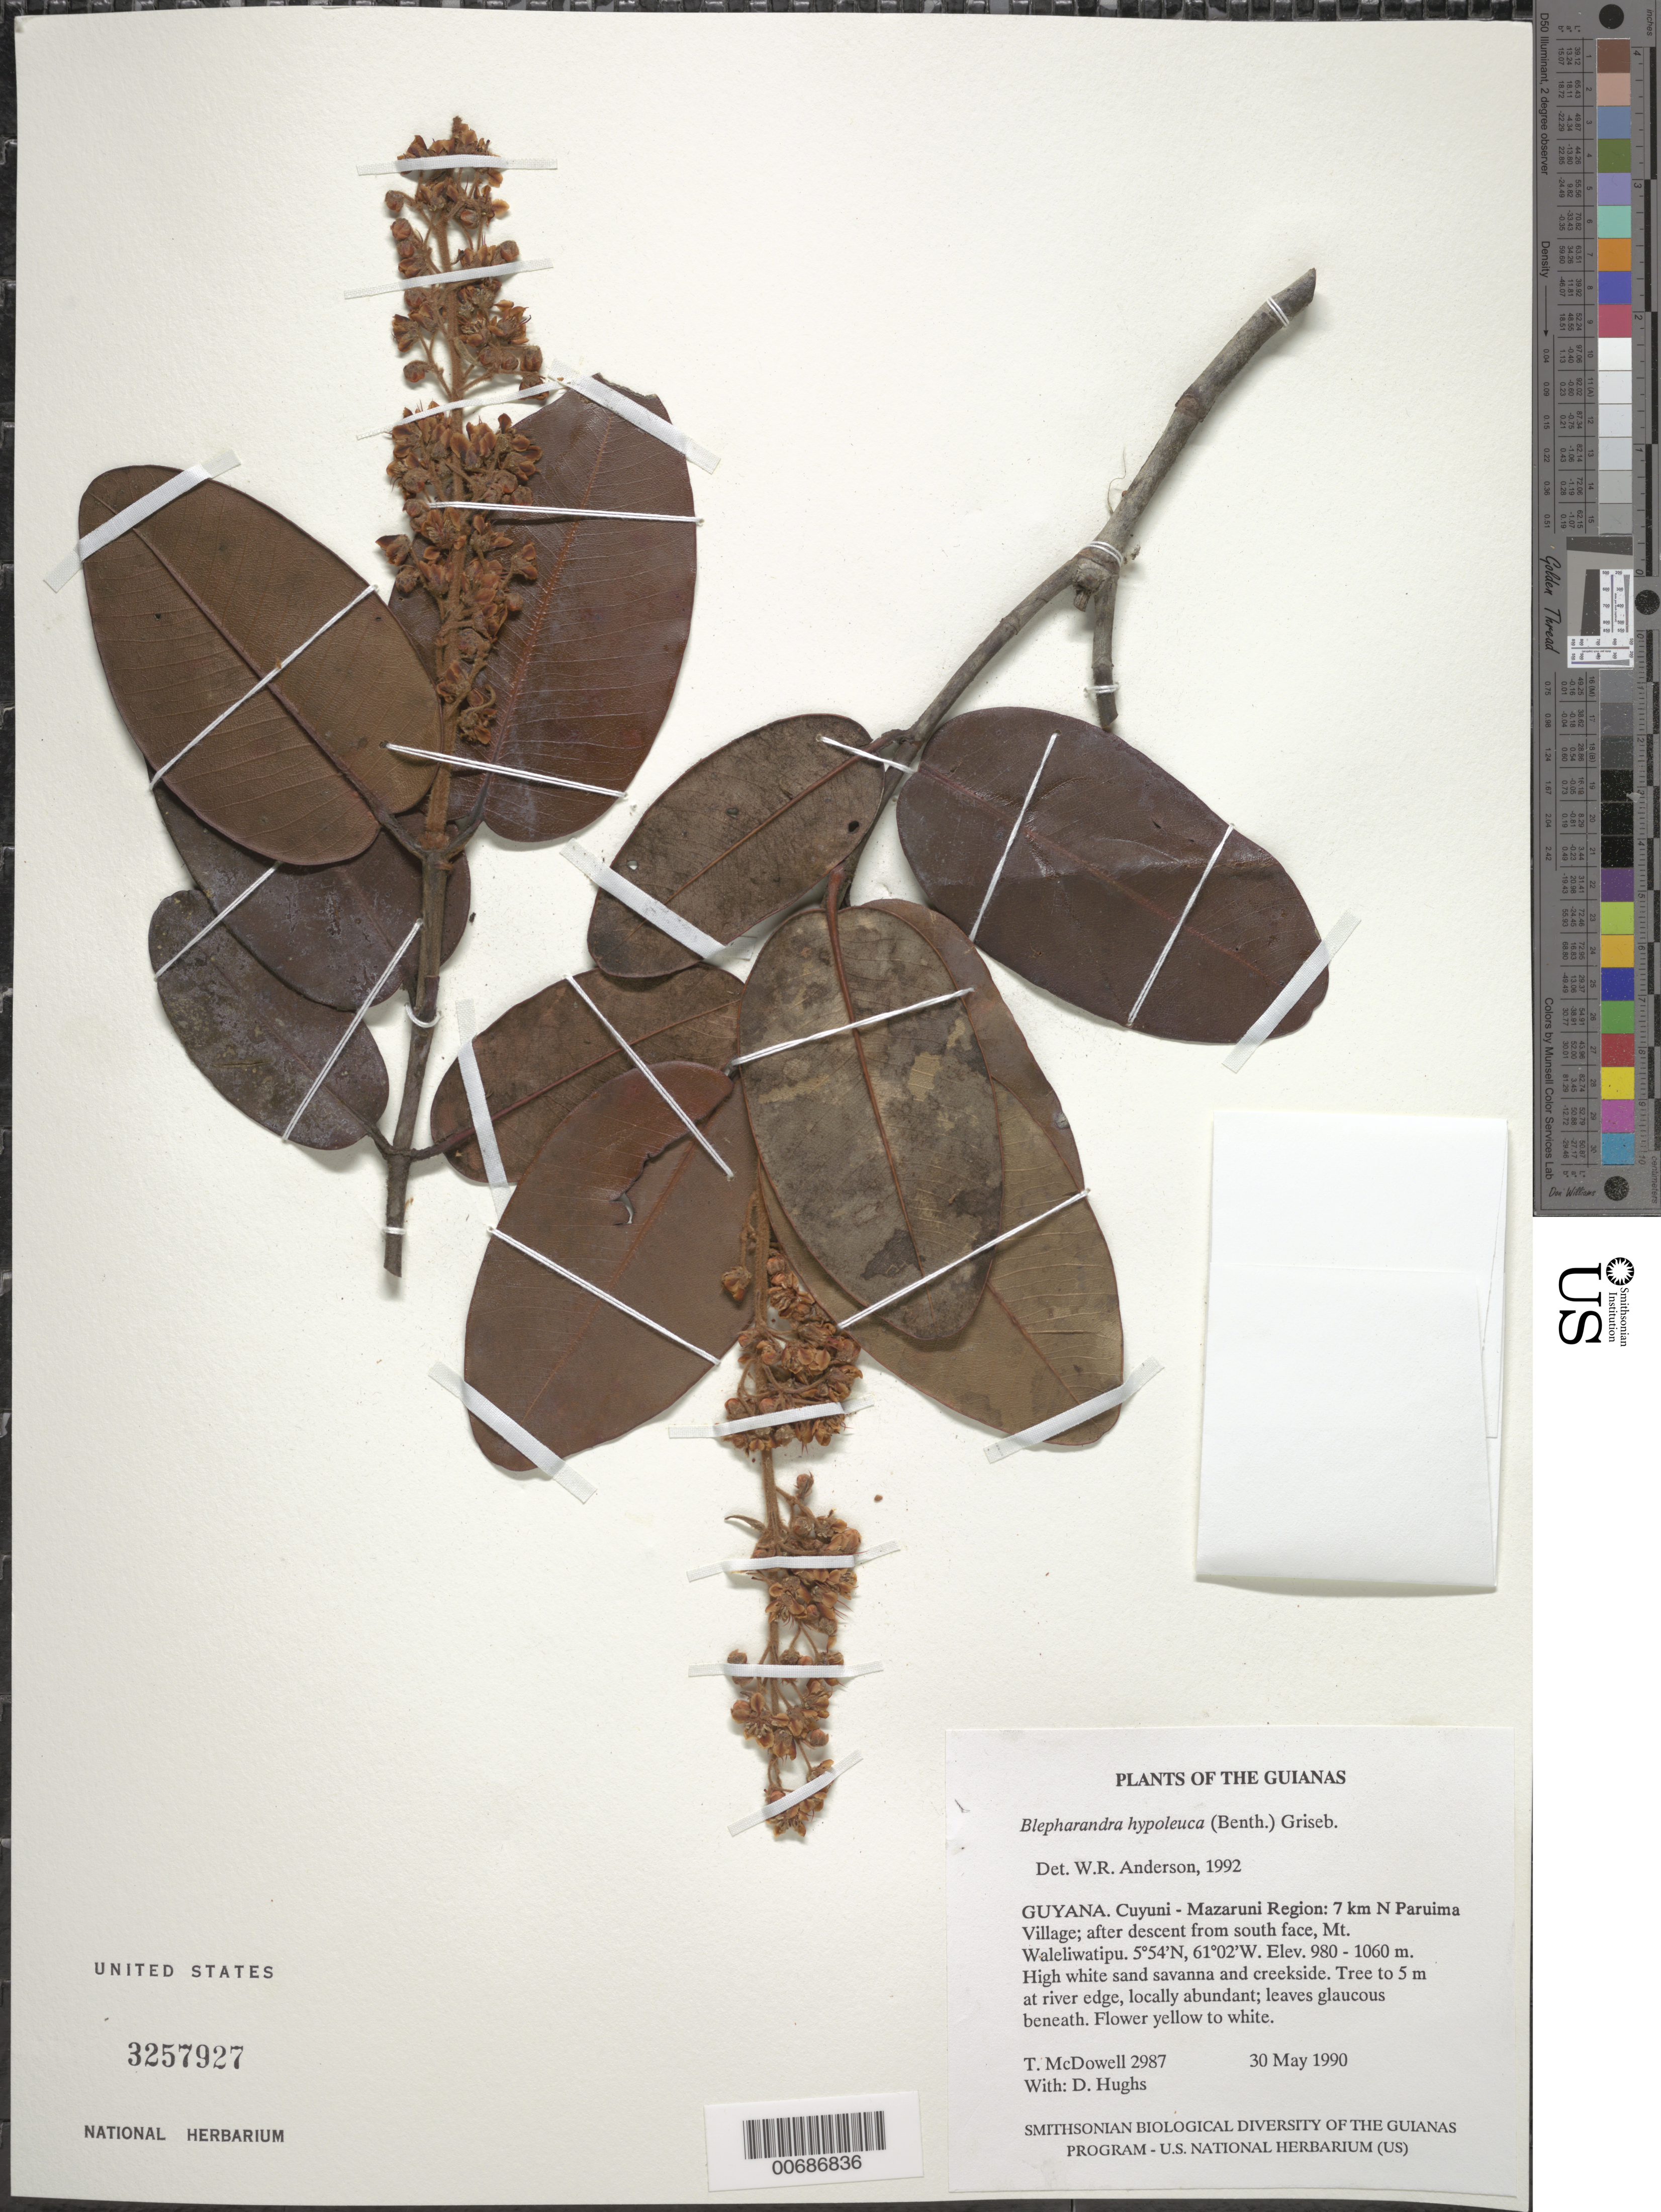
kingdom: Plantae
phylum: Tracheophyta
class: Magnoliopsida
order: Malpighiales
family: Malpighiaceae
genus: Blepharandra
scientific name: Blepharandra hypoleuca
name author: (Benth.) Griseb.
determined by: Anderson, W. R., (MICH), University of Michigan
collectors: T. McDowell, D. Hughs & D. Gopaul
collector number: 2987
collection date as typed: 30 May 1990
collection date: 1990-05-30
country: Guyana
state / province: Cuyuni-Mazaruni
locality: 7 km N of Paruima Village; after descent from south face of Mt. Waleliwatipu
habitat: High white sand savanna and creekside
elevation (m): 980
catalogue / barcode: US 3257927